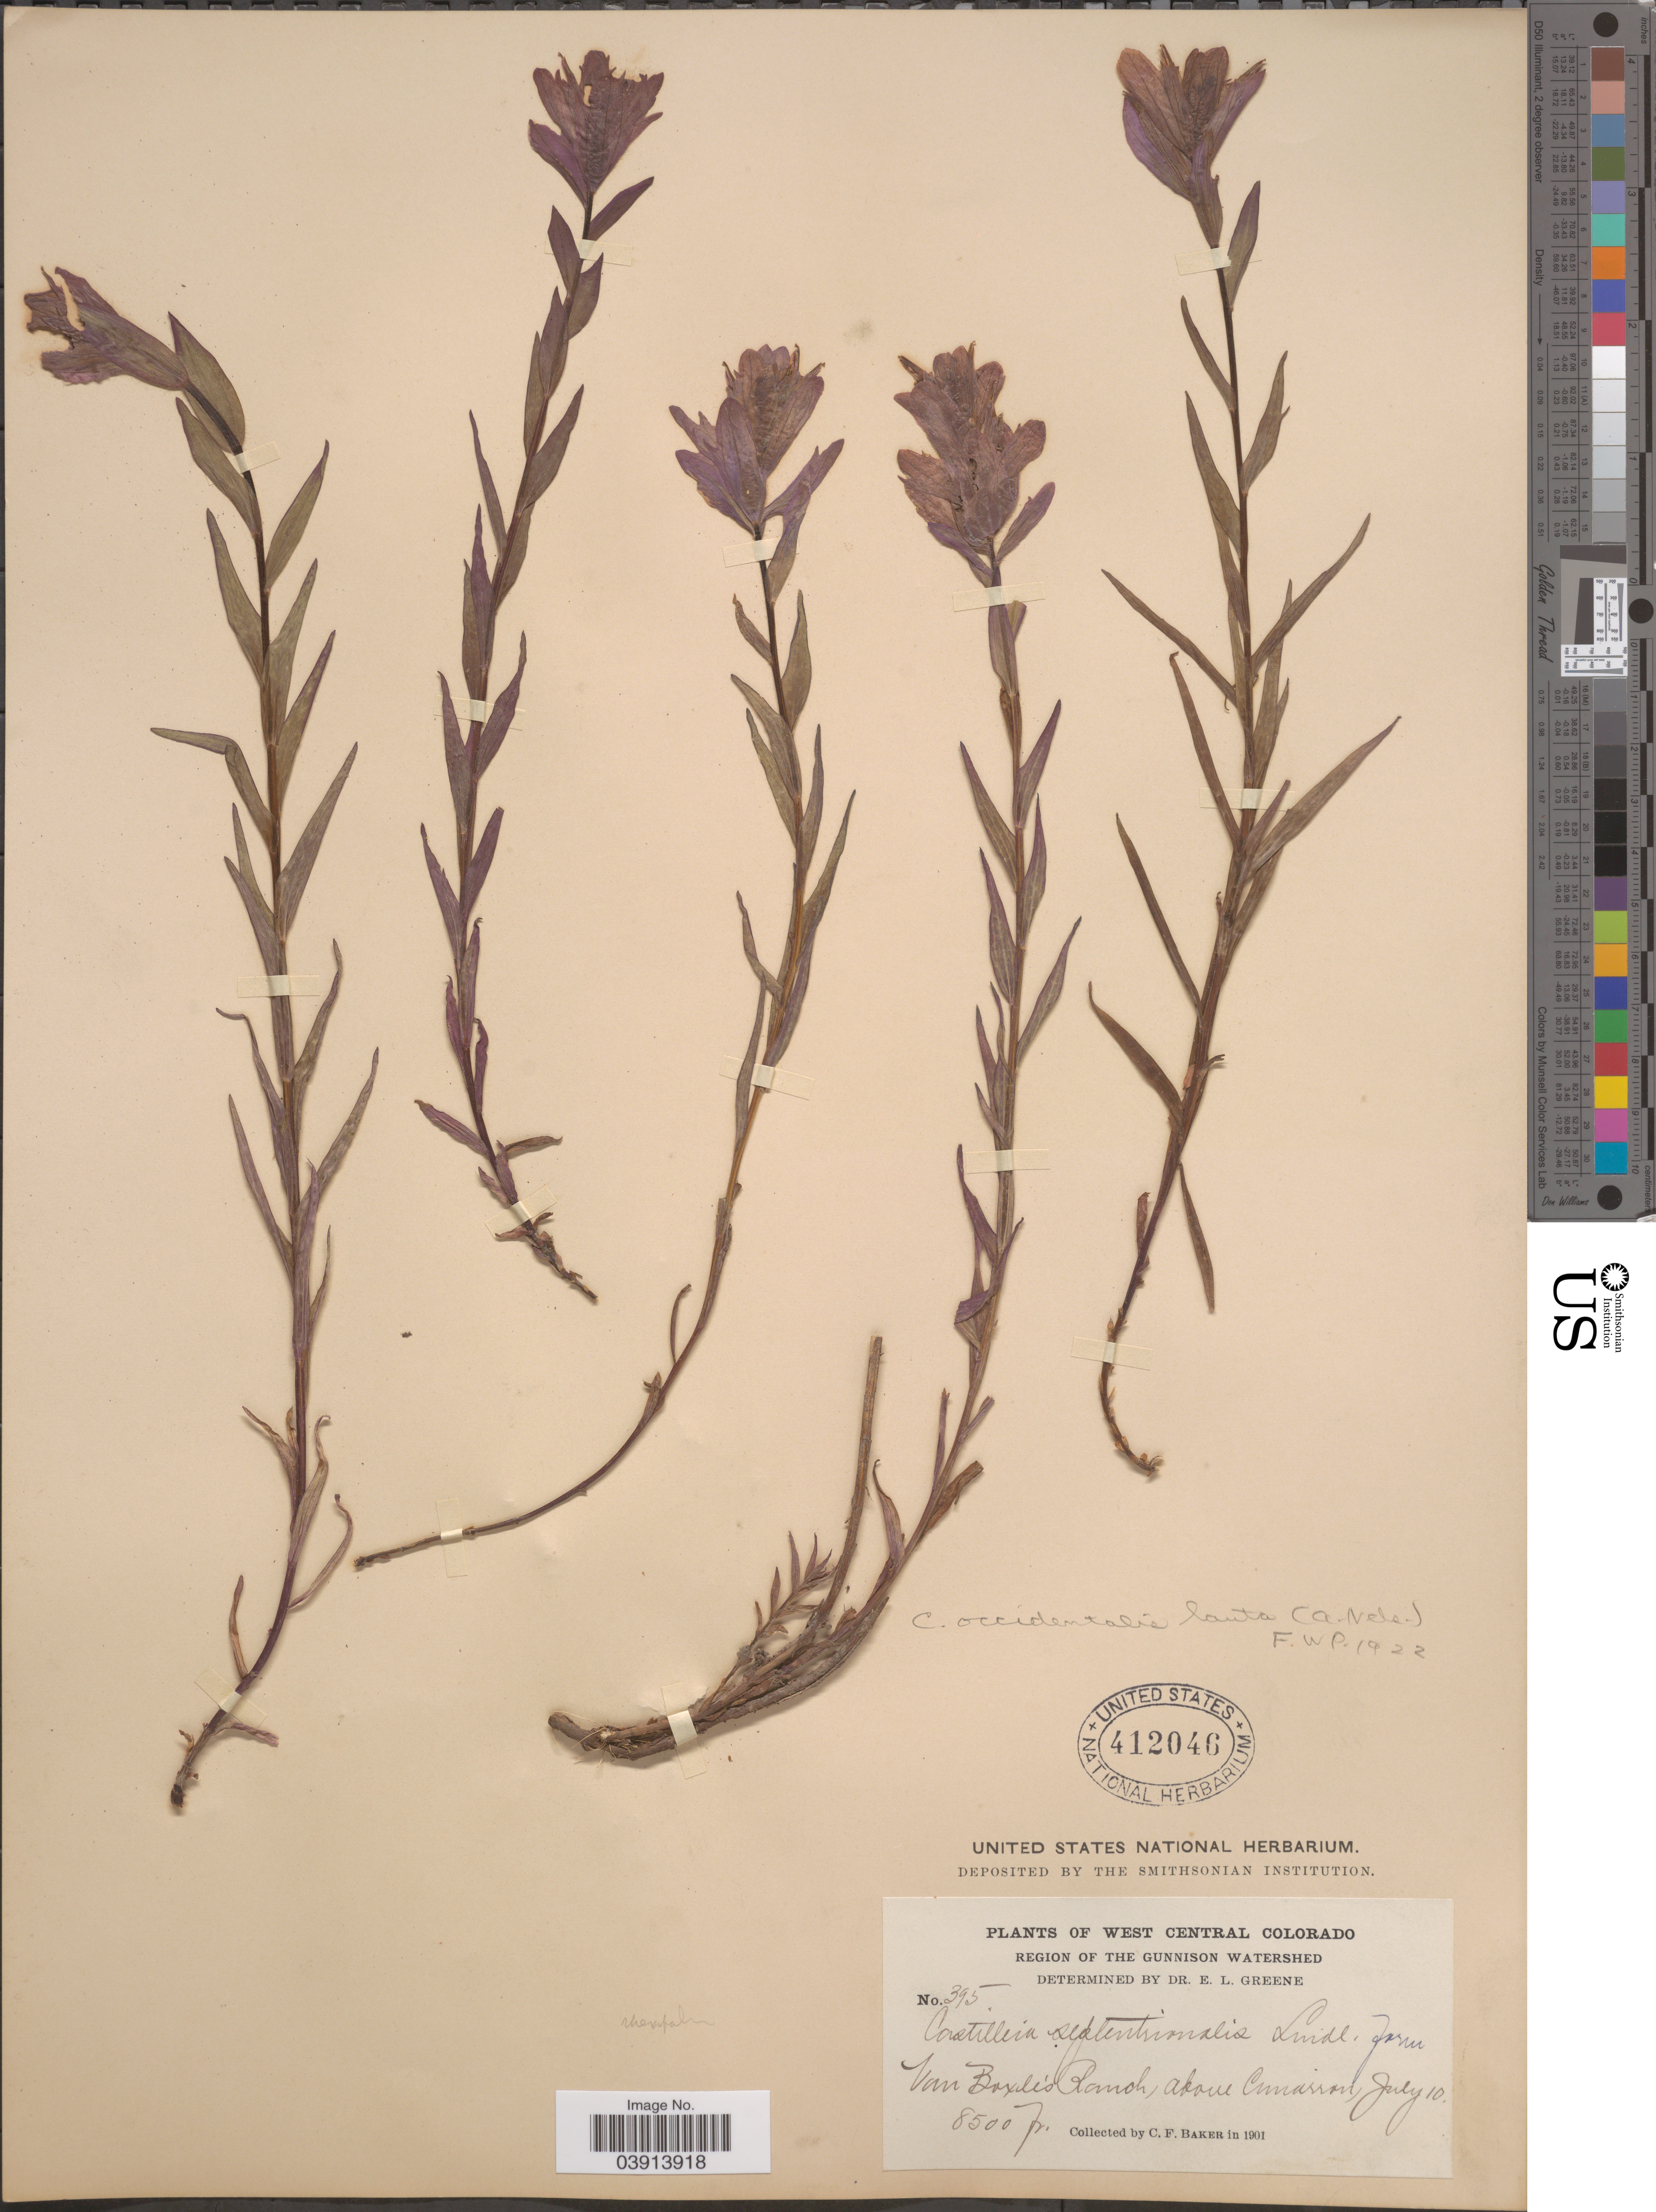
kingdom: Plantae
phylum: Tracheophyta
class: Magnoliopsida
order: Lamiales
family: Orobanchaceae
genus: Castilleja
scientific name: Castilleja rhexiifolia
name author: Rydb.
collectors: C. F. Baker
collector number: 395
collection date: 1901-07-10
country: United States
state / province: Colorado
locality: West Central Colorado. Region of The Gunnison Watershed. Van Boyle's Ranch, above Cimarron.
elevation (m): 2591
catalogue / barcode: US 412046